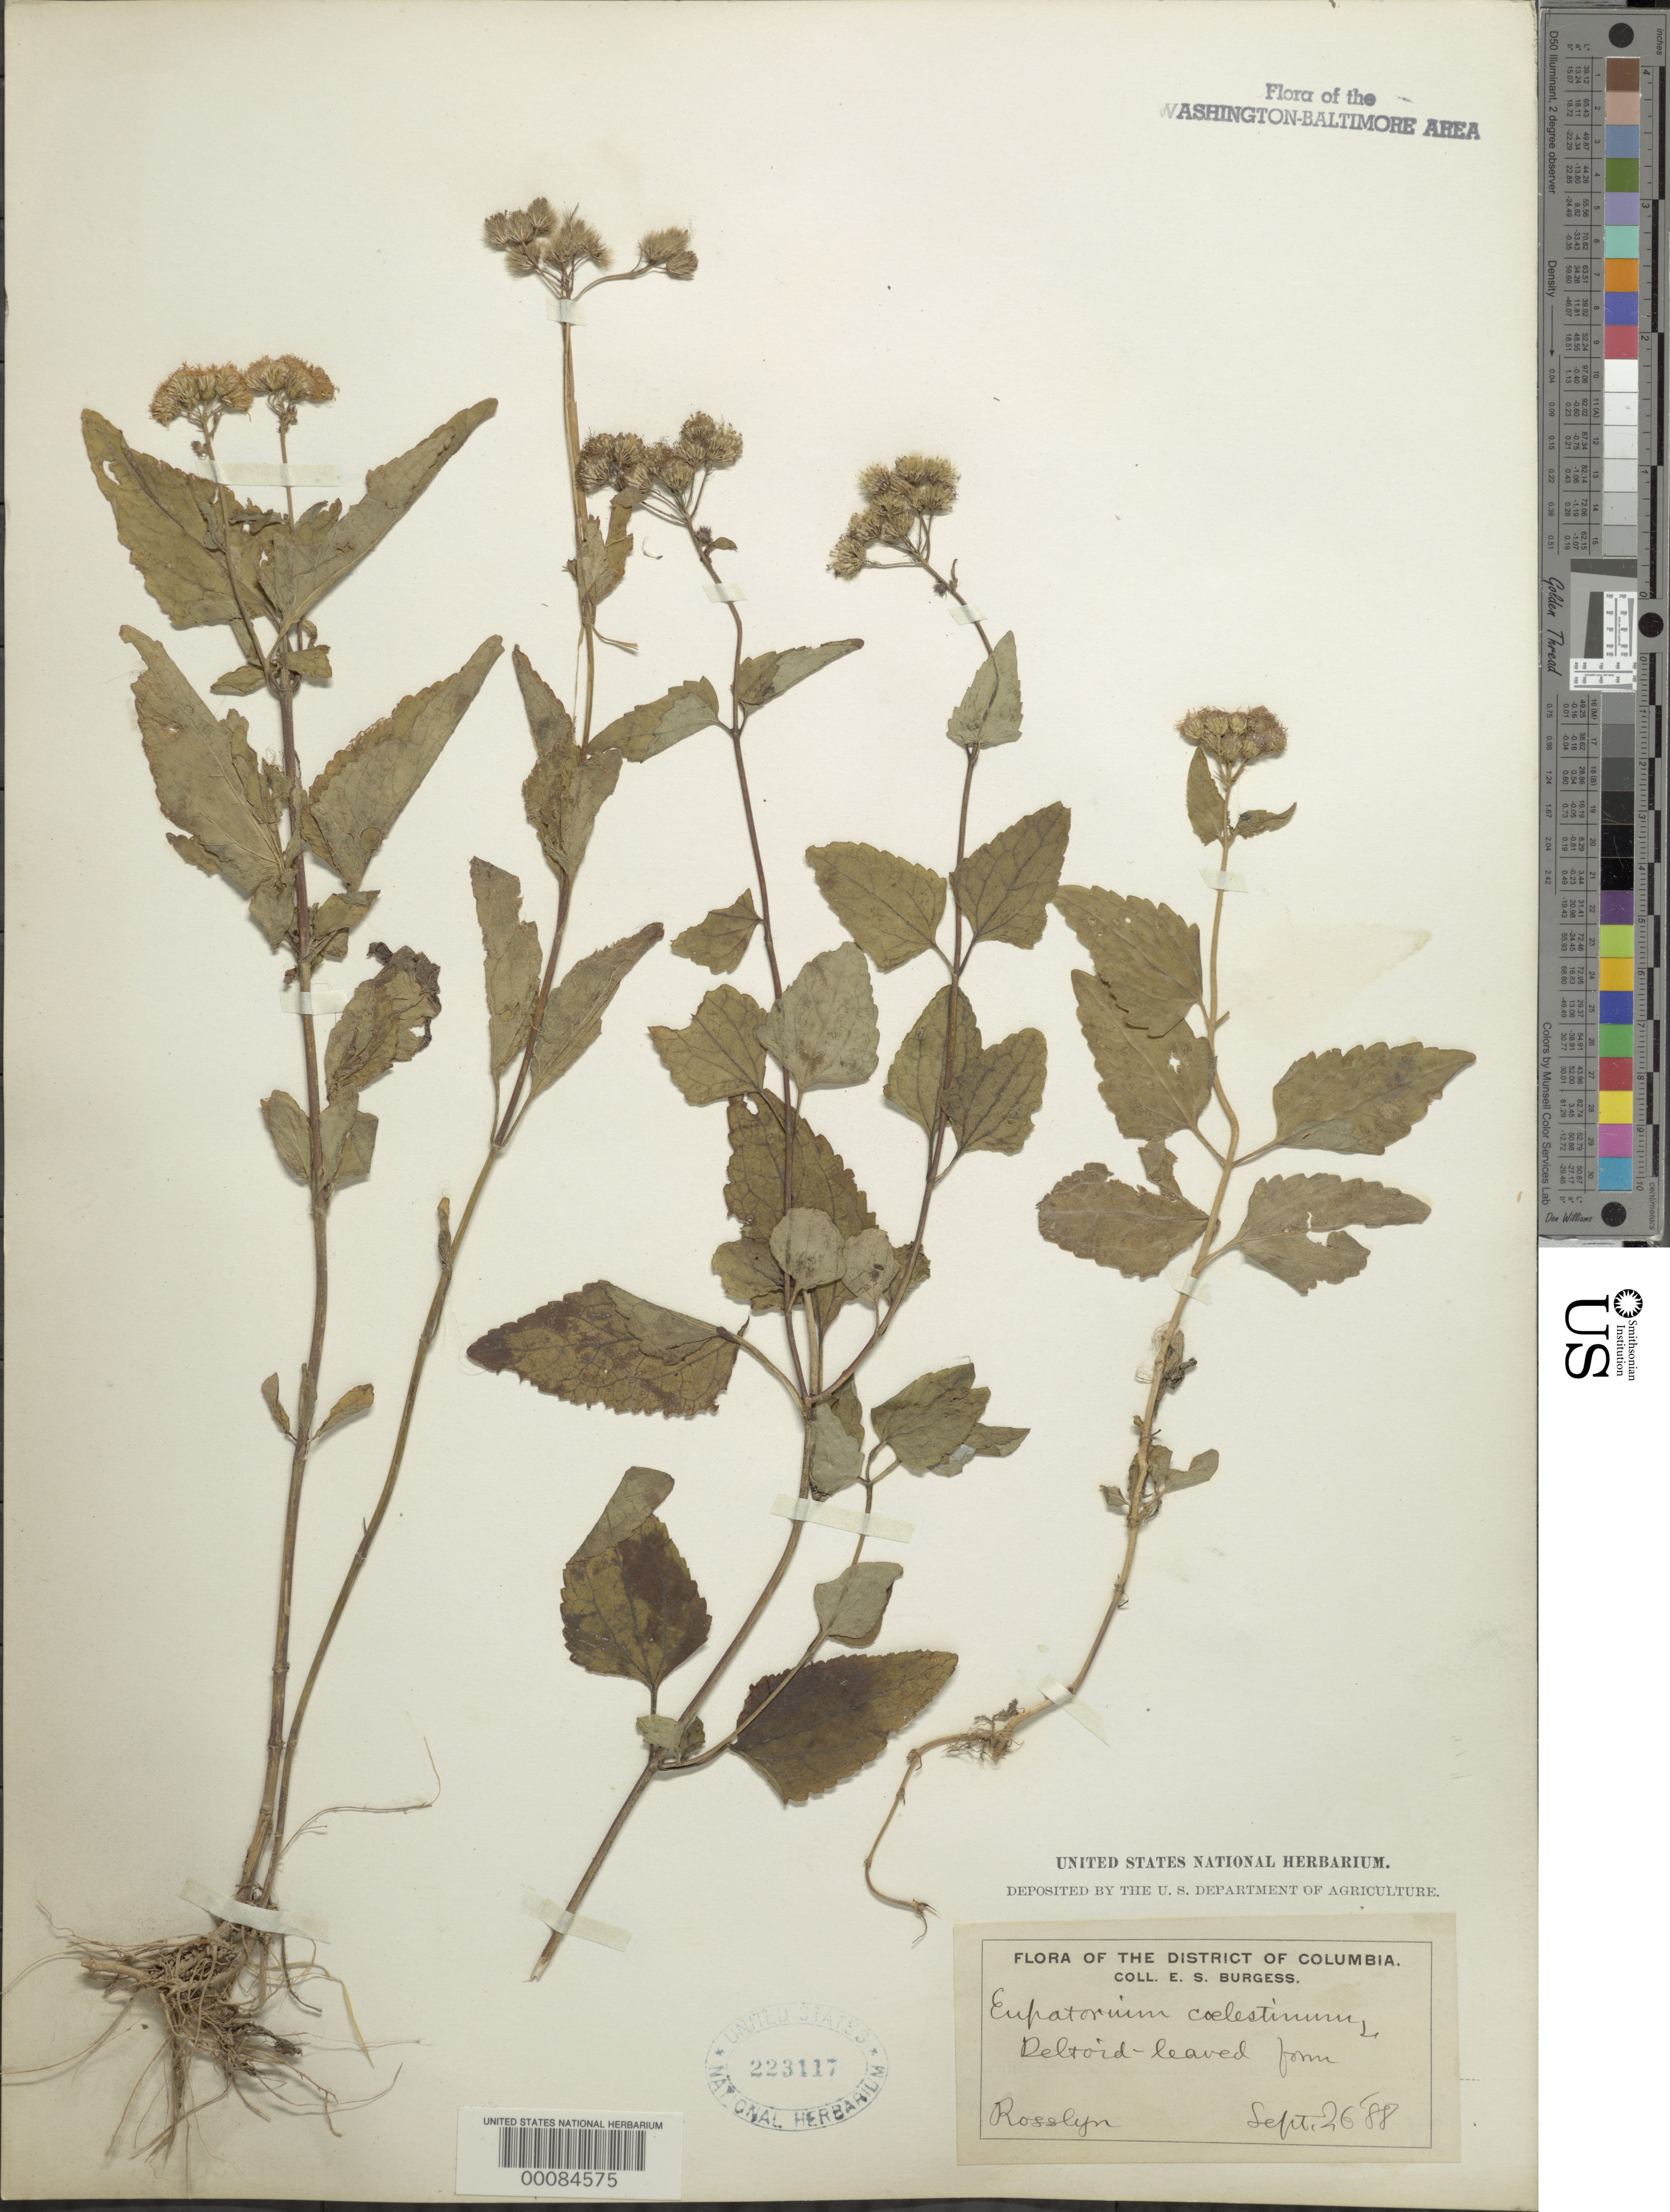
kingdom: Plantae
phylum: Tracheophyta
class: Magnoliopsida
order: Asterales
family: Asteraceae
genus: Conoclinium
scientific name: Conoclinium coelestinum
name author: (L.) DC.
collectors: E. Burgess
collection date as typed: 26 Sep 1888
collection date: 1888-09-26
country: United States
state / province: Virginia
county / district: Arlington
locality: Rosslyn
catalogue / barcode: US 223117